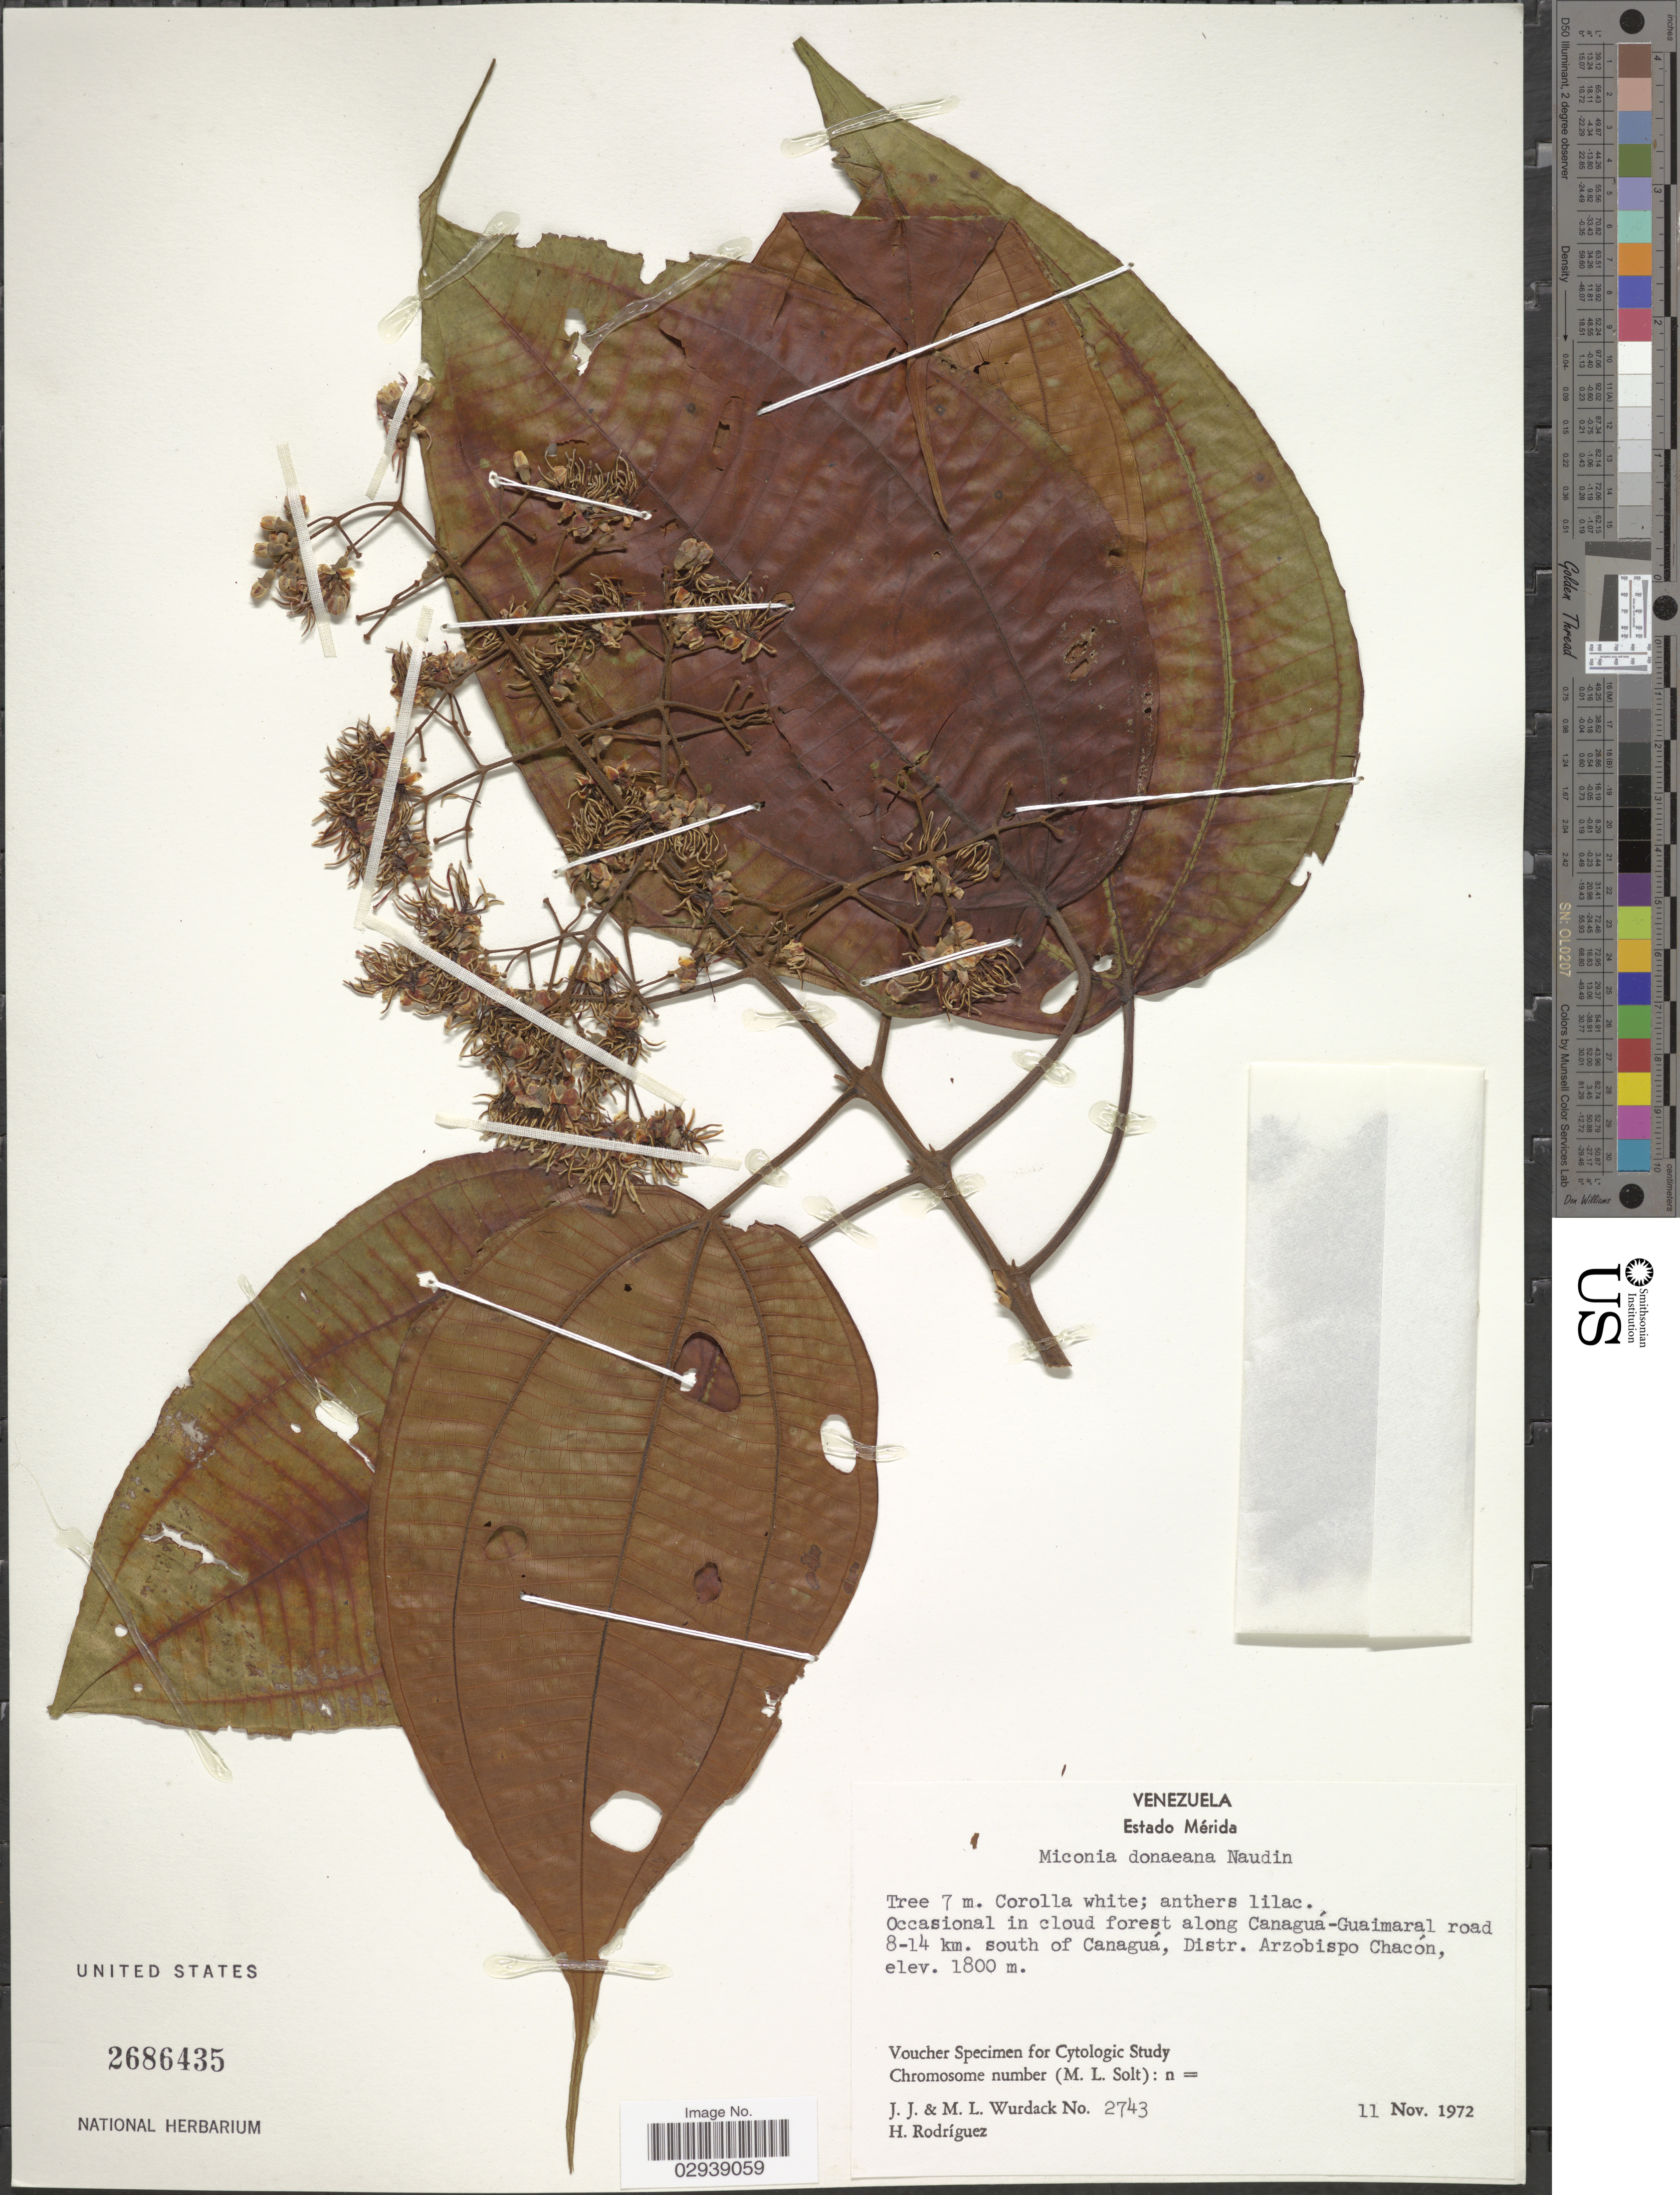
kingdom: Plantae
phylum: Tracheophyta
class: Magnoliopsida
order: Myrtales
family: Melastomataceae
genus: Miconia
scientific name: Miconia donaeana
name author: Naudin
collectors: J. J. Wurdack, M. L. Wurdack & H. Rodríguez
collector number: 2743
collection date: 1972-11-11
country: Venezuela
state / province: Mérida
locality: Occasional in cloud forest along Canaguá-Guaimaral road 8-14 km. south of Canaguá, Distr. Arzobispo Chacón.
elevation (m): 1800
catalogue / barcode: US 2686435